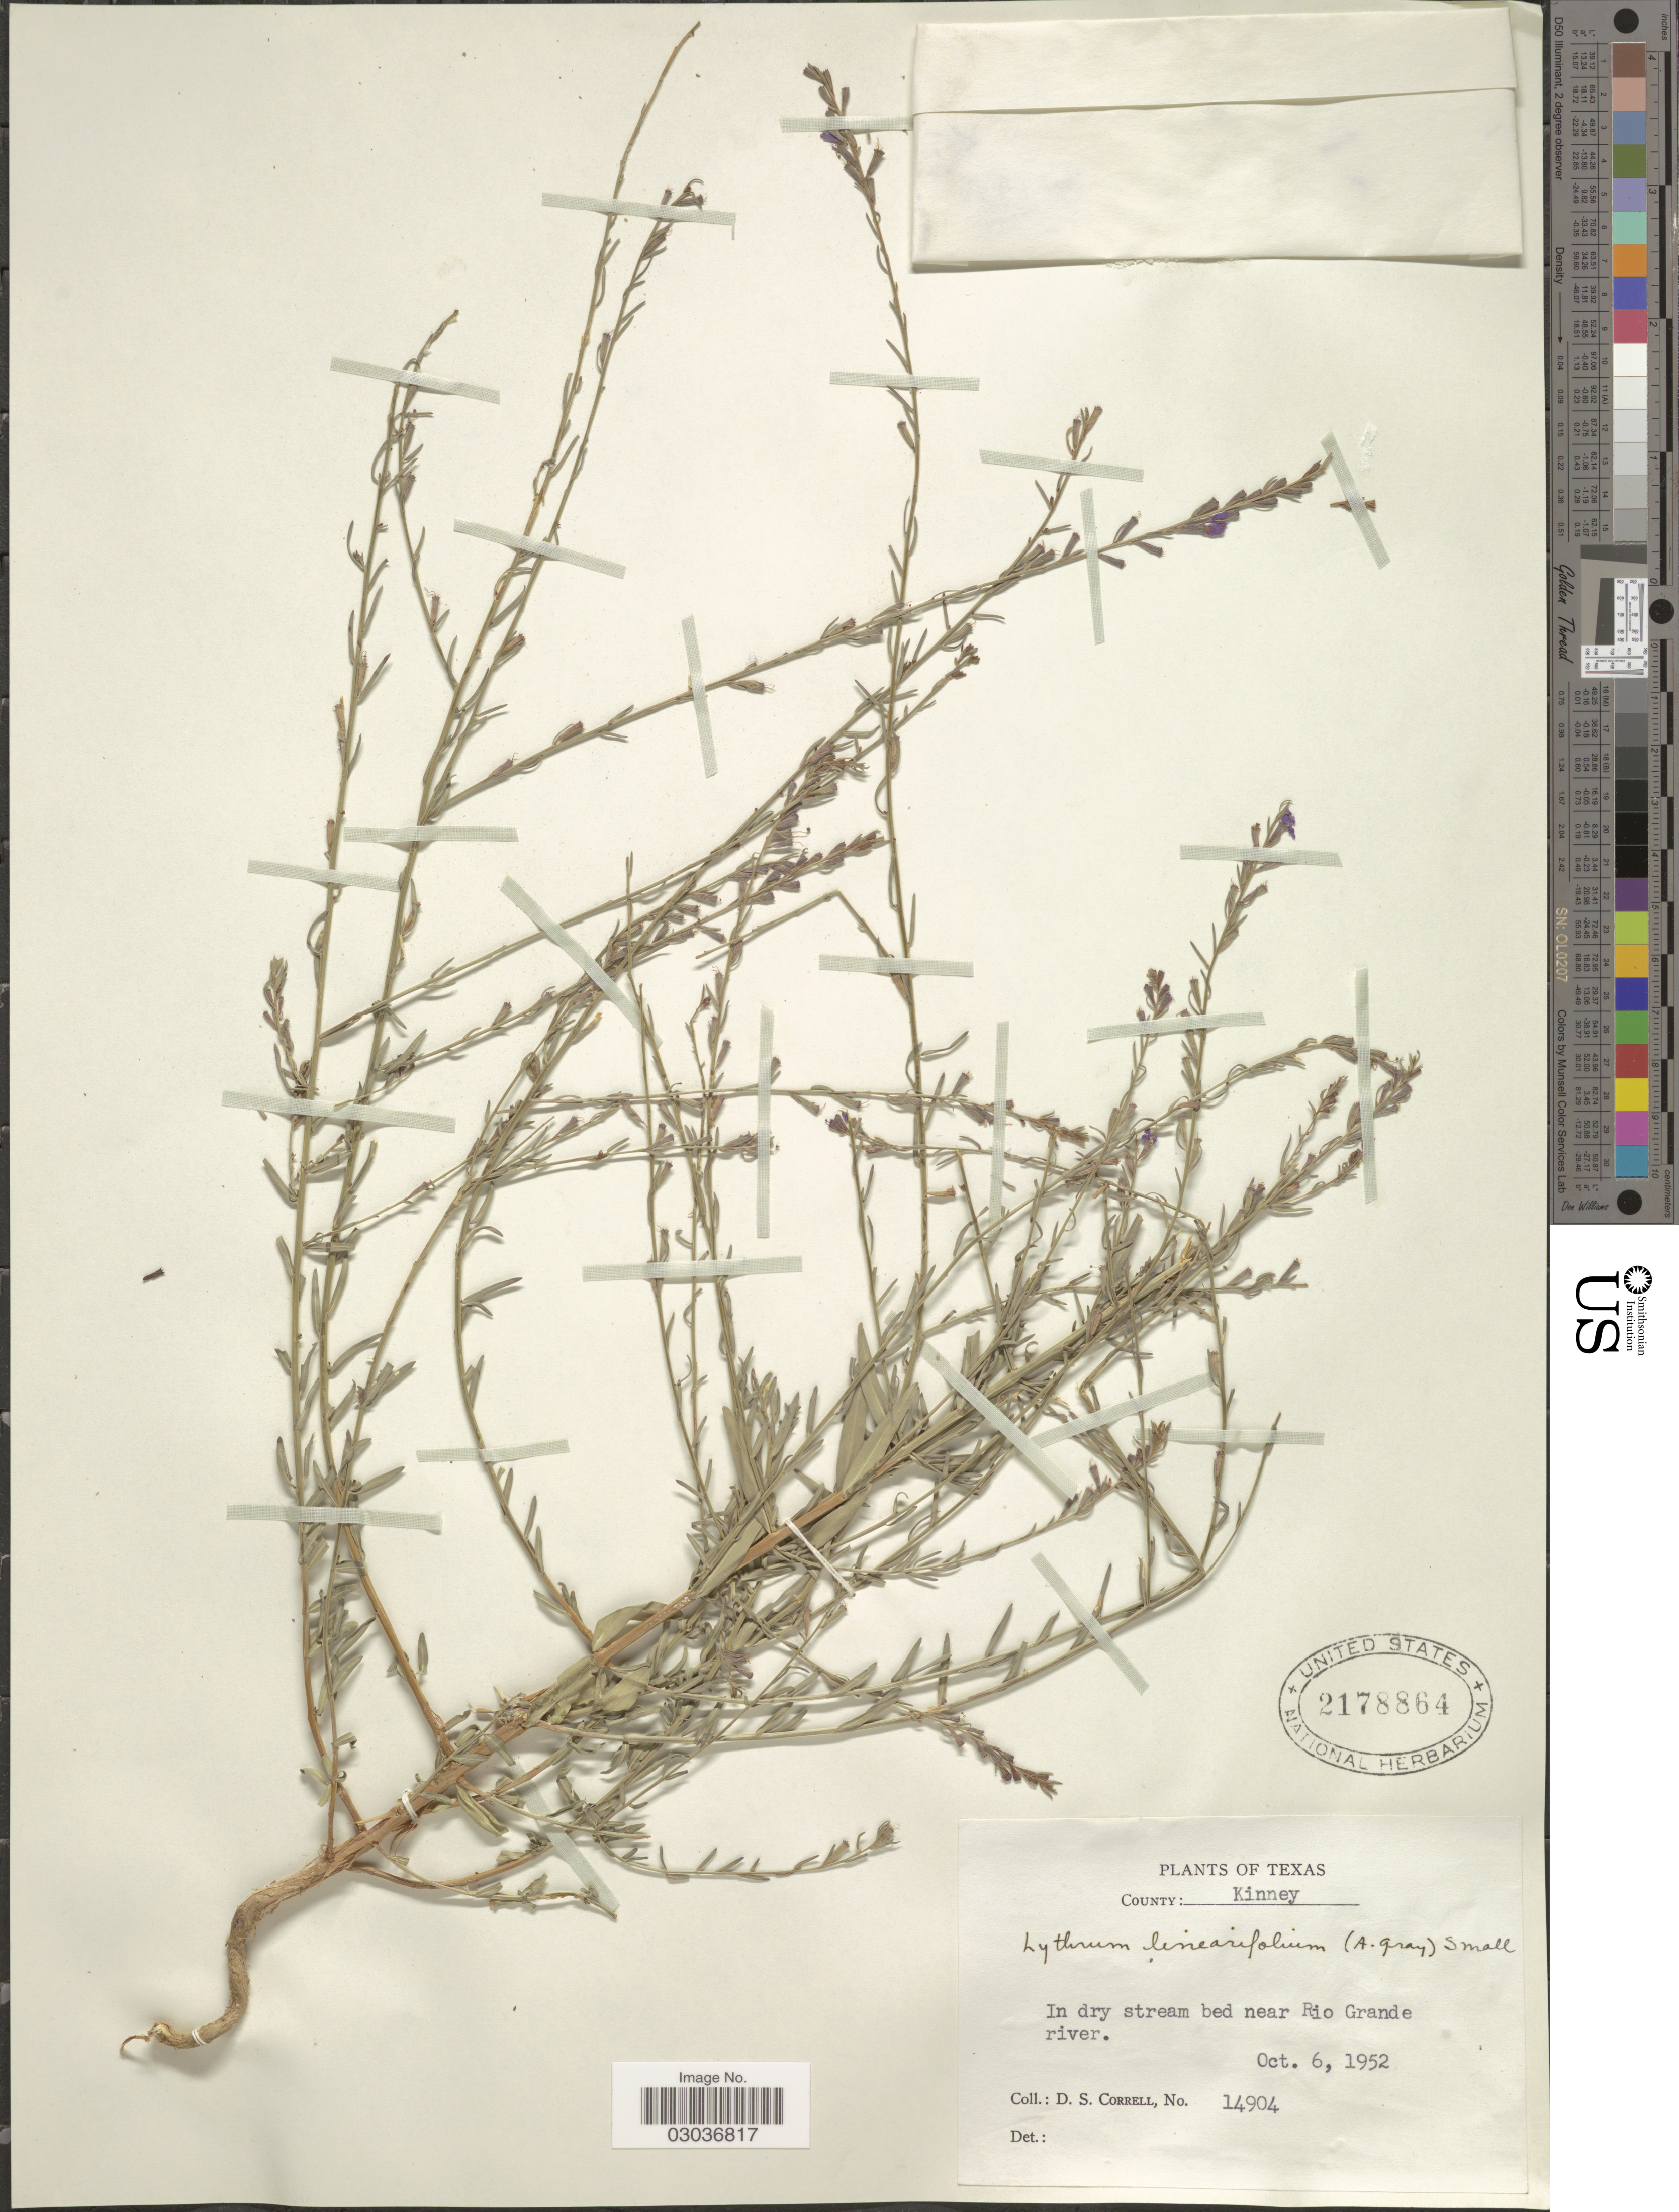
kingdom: Plantae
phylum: Tracheophyta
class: Magnoliopsida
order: Myrtales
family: Lythraceae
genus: Lythrum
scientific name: Lythrum californicum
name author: Torr. & A. Gray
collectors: D. S. Correll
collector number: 14904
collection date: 1952-10-06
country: United States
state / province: Texas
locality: County: Kinney. In dry stream bed near Rio Grande river.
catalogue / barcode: US 2178864